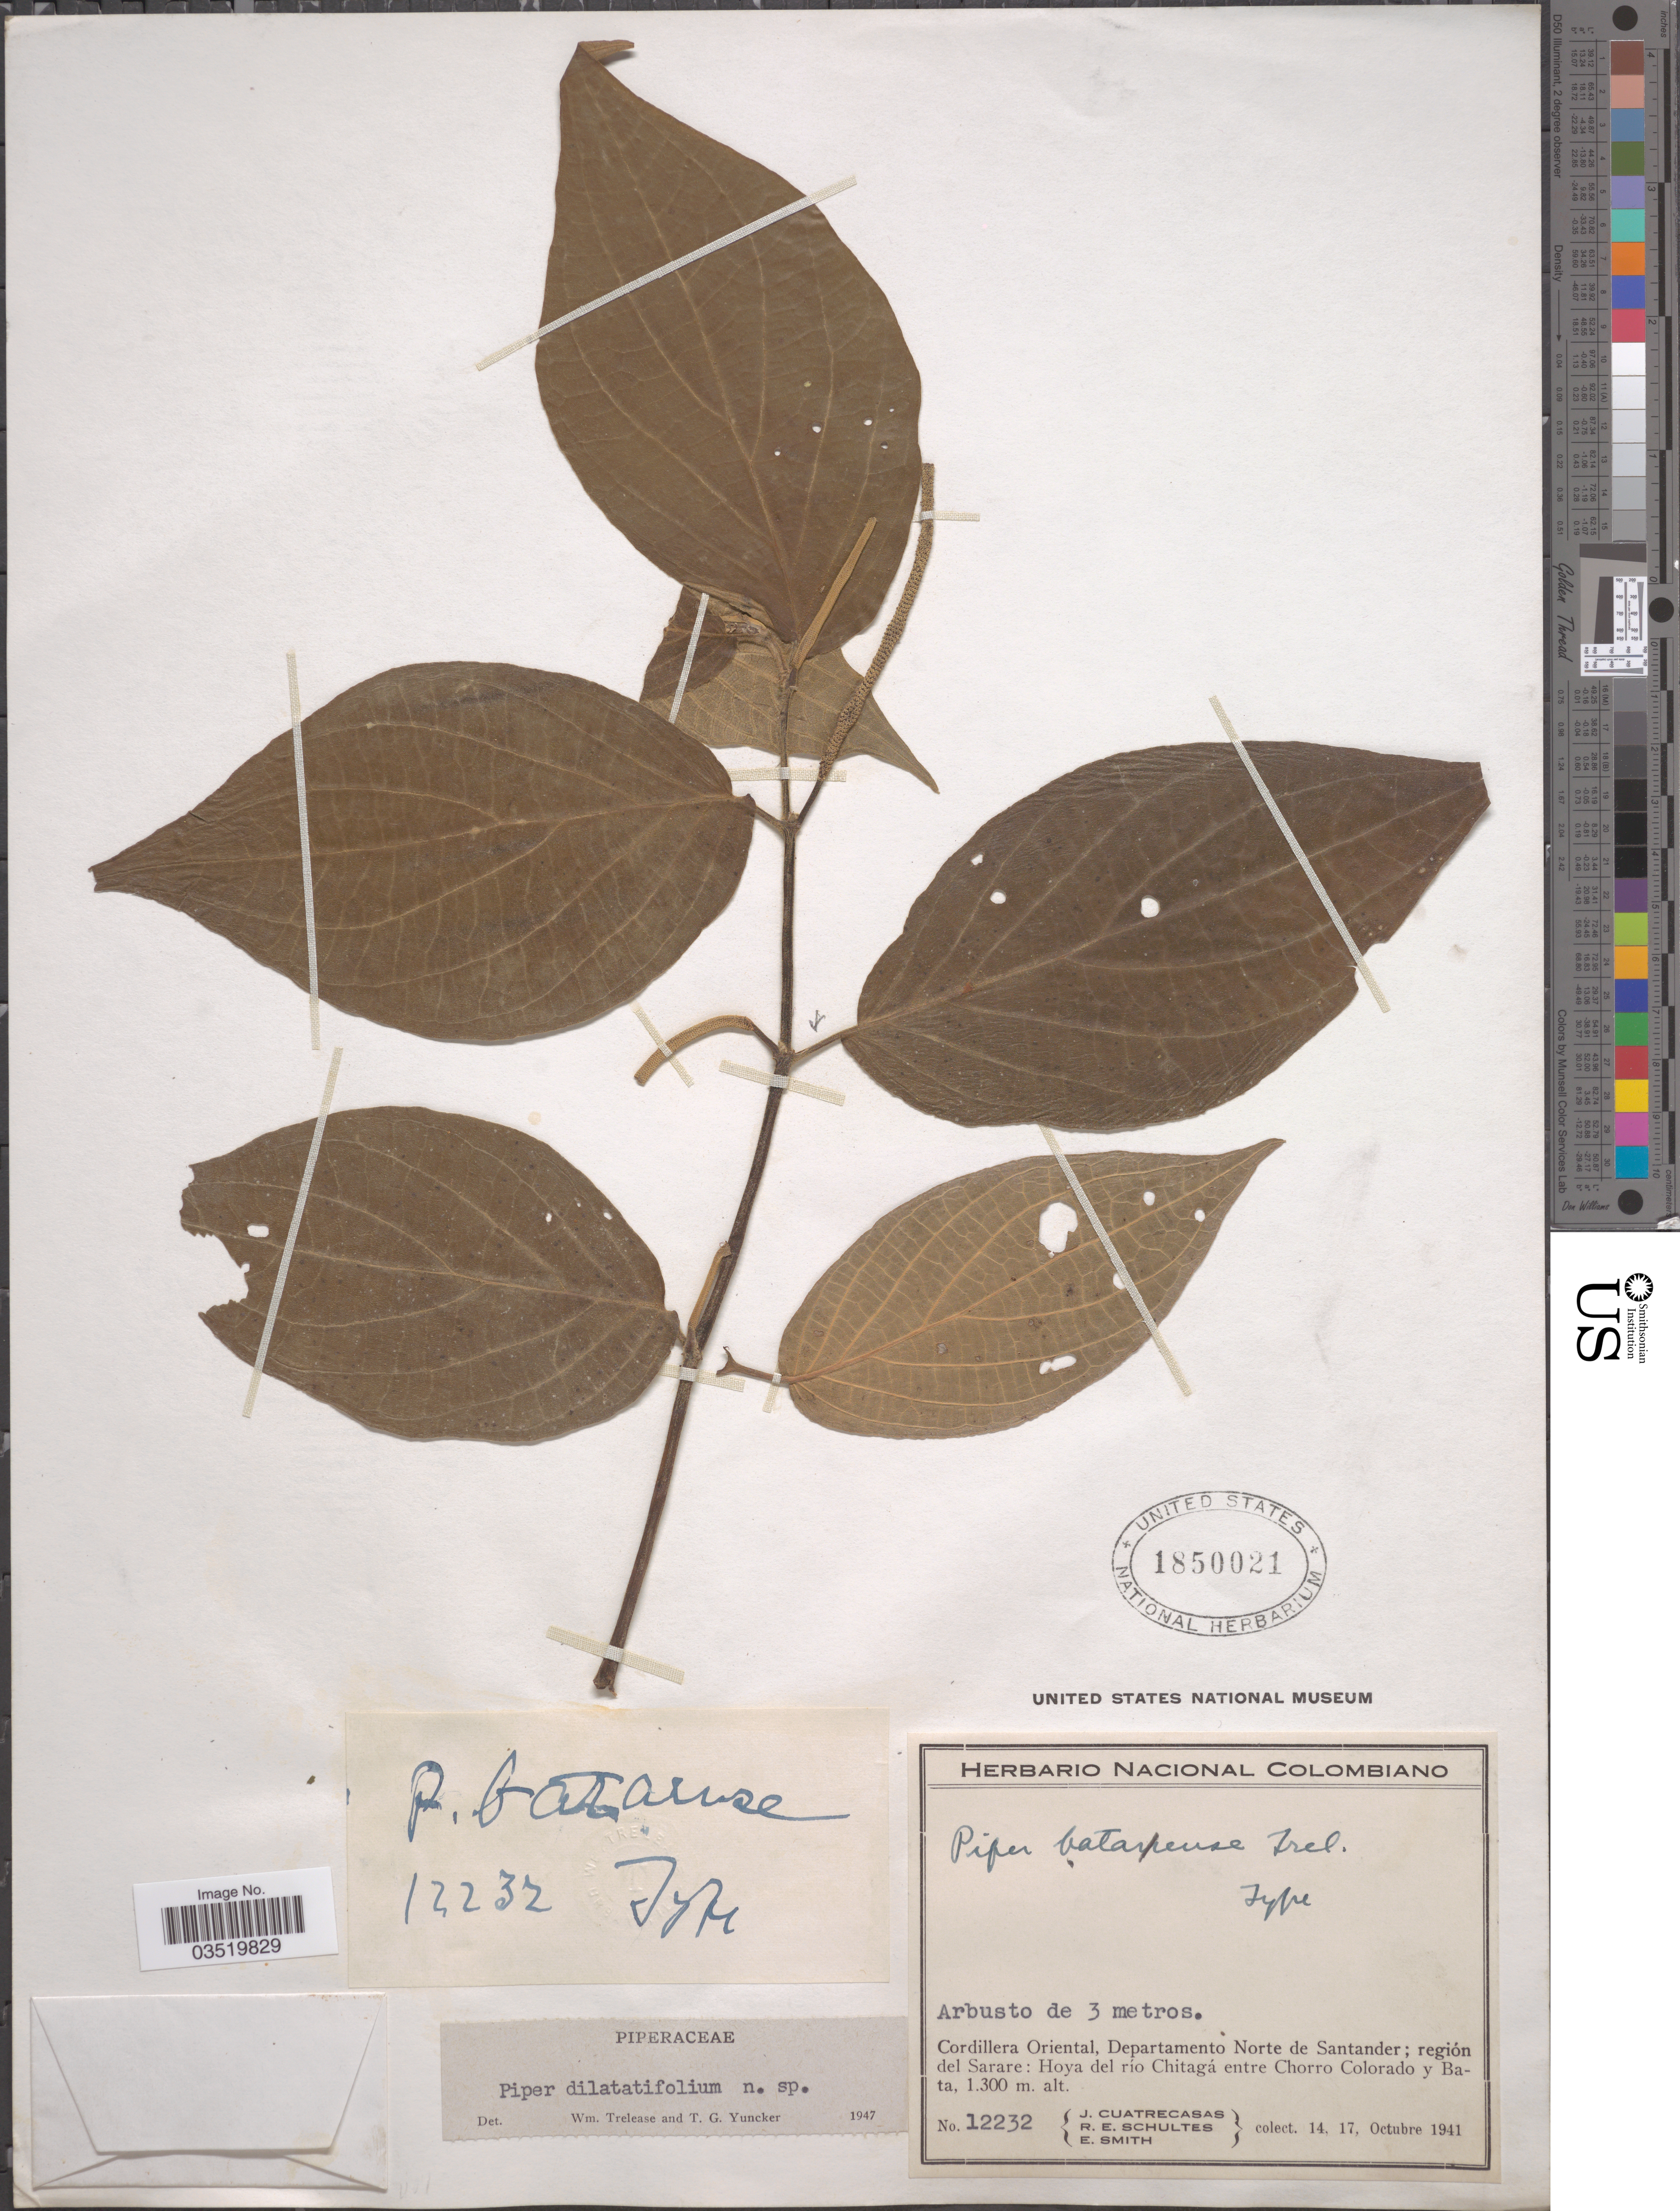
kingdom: Plantae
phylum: Tracheophyta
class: Magnoliopsida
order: Piperales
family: Piperaceae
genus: Piper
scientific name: Piper dilatatum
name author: Rich.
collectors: J. Cuatrecasas, R. E. Schultes & E. Smith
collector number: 12232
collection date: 1941-10-14/1941-10-17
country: Colombia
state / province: Norte de Santander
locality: Cordillera Oriental, Departamento Norte de Santander; región del Sarare: Hoya del río Chitagá entre Chorro Colorado y Bata.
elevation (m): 1300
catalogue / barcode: US 1850021